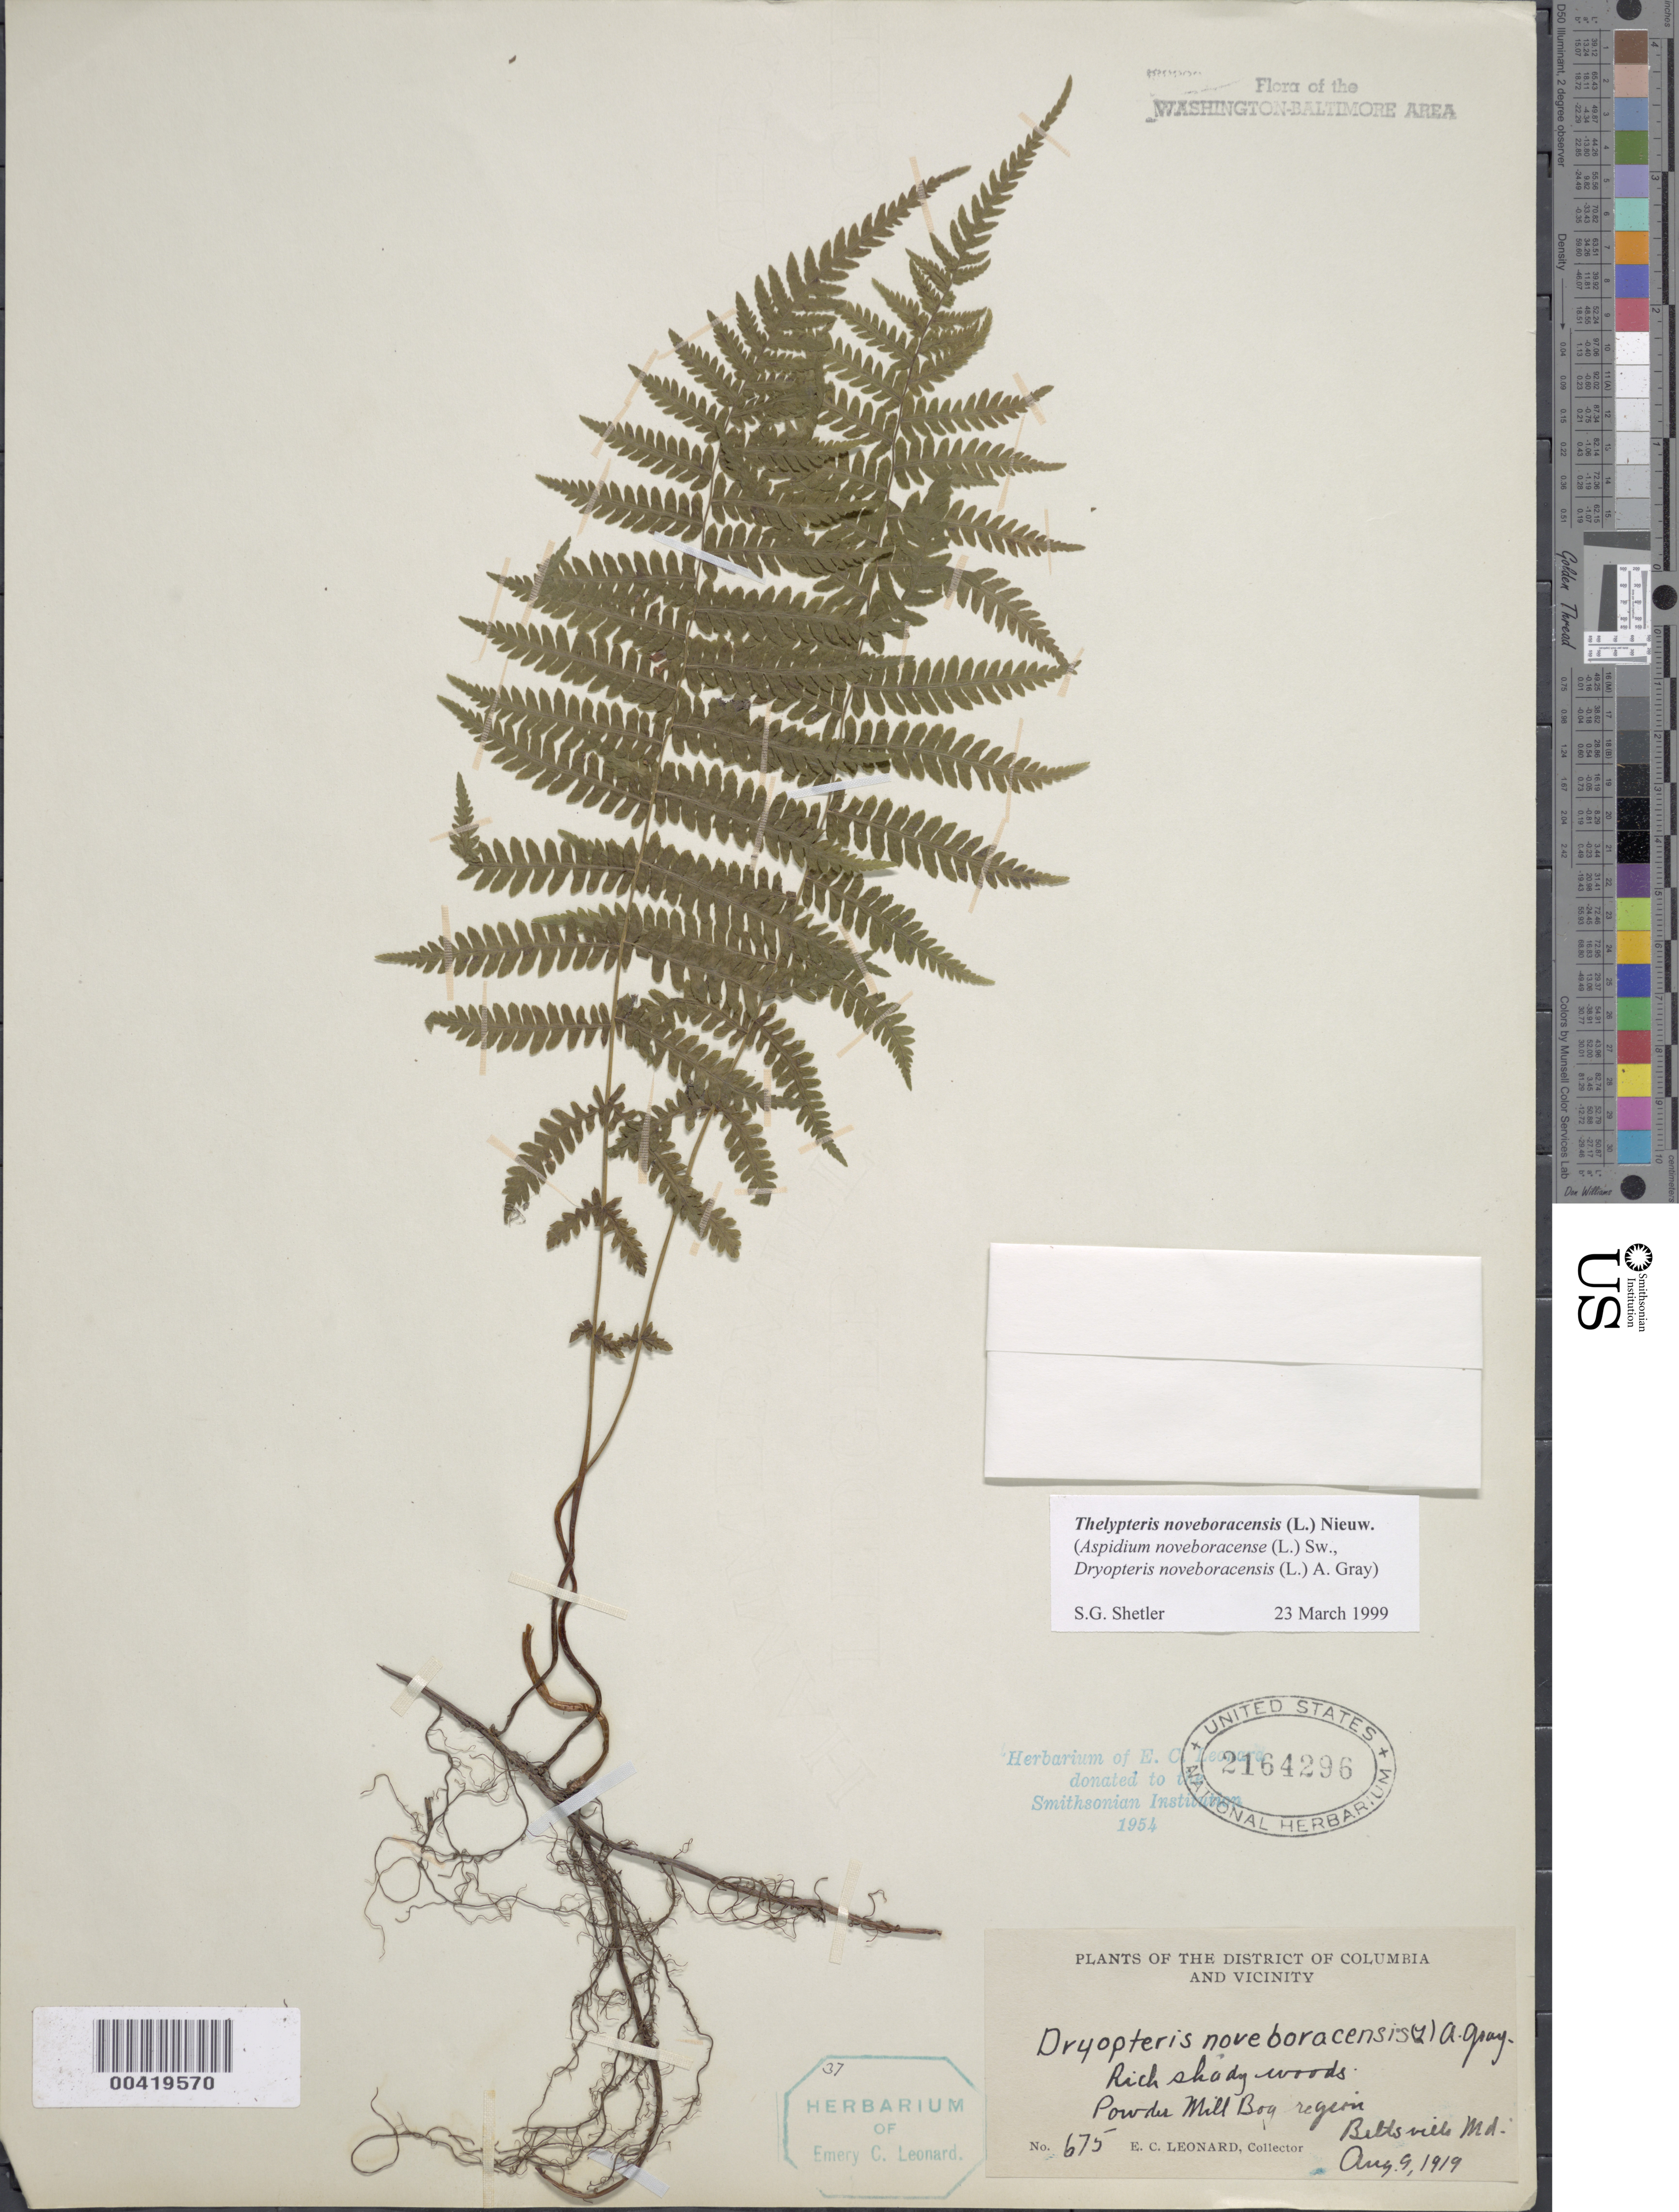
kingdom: Plantae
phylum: Tracheophyta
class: Polypodiopsida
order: Polypodiales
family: Thelypteridaceae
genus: Parathelypteris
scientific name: Parathelypteris noveboracensis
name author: (L.) Ching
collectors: E. C. Leonard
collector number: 675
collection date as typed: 09 Aug 1919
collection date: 1919-08-09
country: United States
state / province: Maryland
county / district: Prince George's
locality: Powder Mill Bog, Beltsville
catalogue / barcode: US 2164296